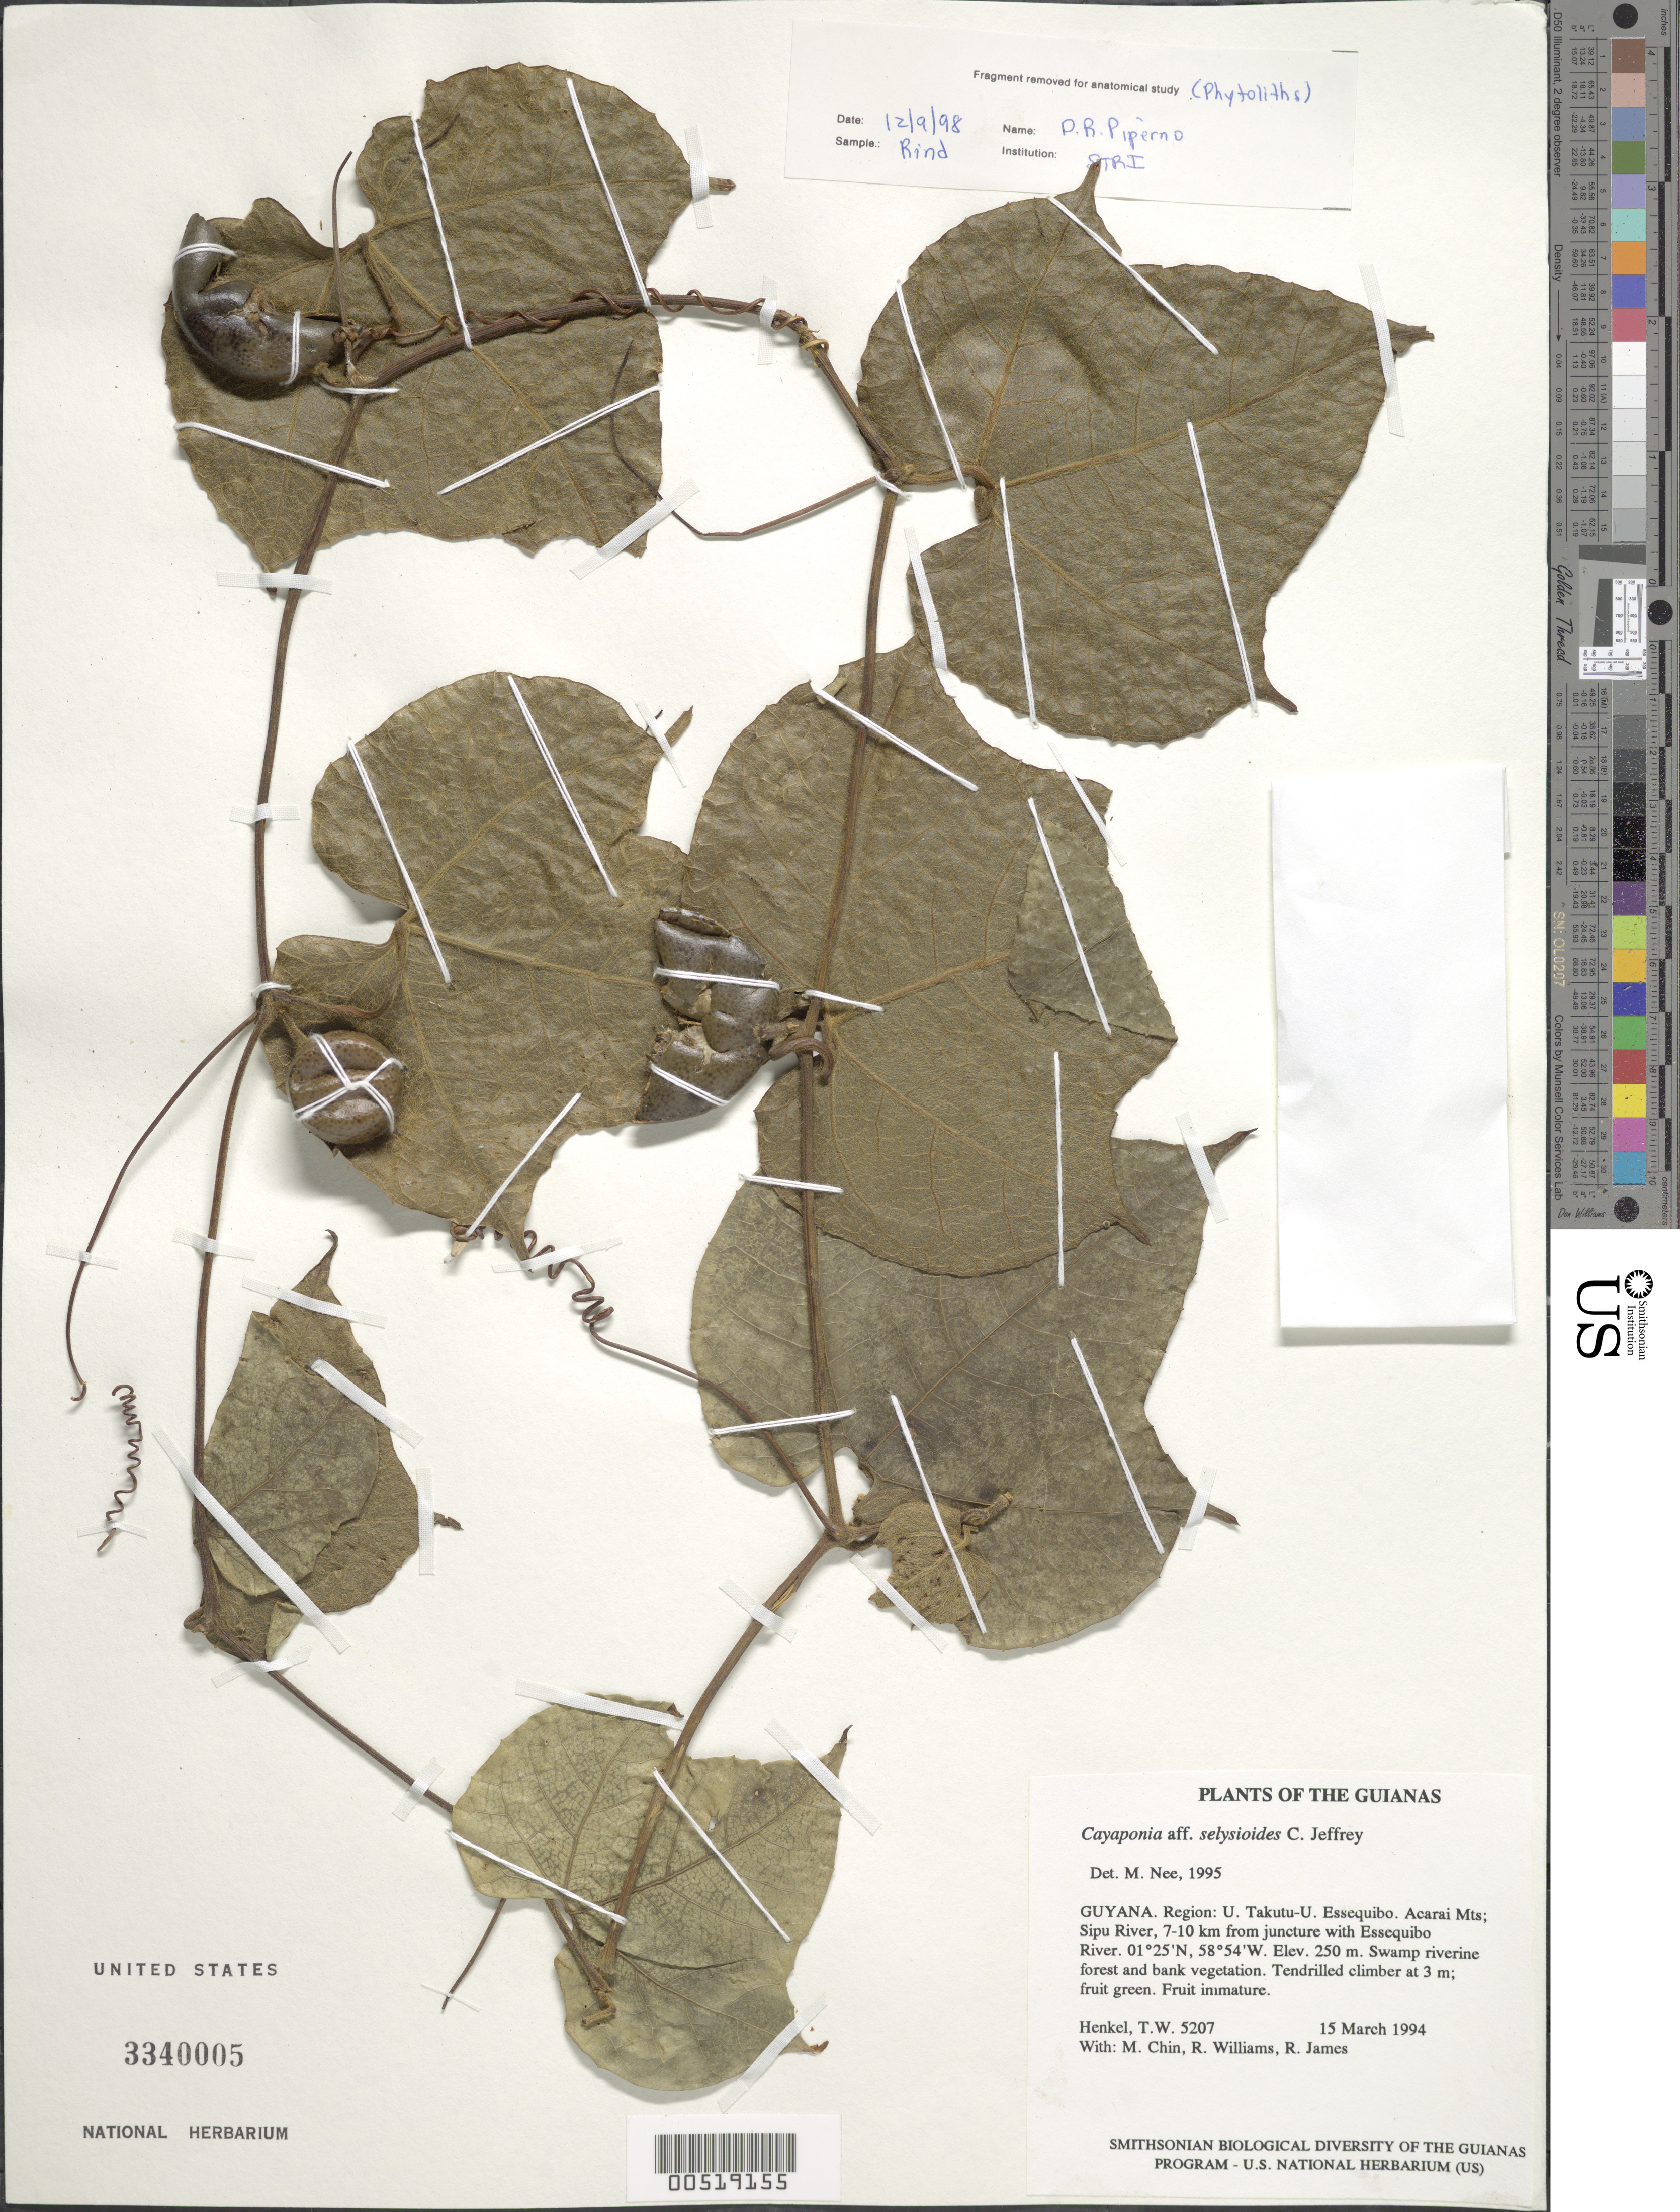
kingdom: Plantae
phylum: Tracheophyta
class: Magnoliopsida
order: Cucurbitales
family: Cucurbitaceae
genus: Cayaponia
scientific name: Cayaponia selysioides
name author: C. Jeffrey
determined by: Nee, Michael H.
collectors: T. Henkel, M. Chin, R. Williams & R. James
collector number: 5207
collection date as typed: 15 March 1994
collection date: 1994-03-15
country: Guyana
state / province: U. Takutu-U. Essequibo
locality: Acarai Mts; Sipu River, 7-10 km from juncture with Essequibo River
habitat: Swamp riverine forest and bank vegetation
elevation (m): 250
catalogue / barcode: US 3340005